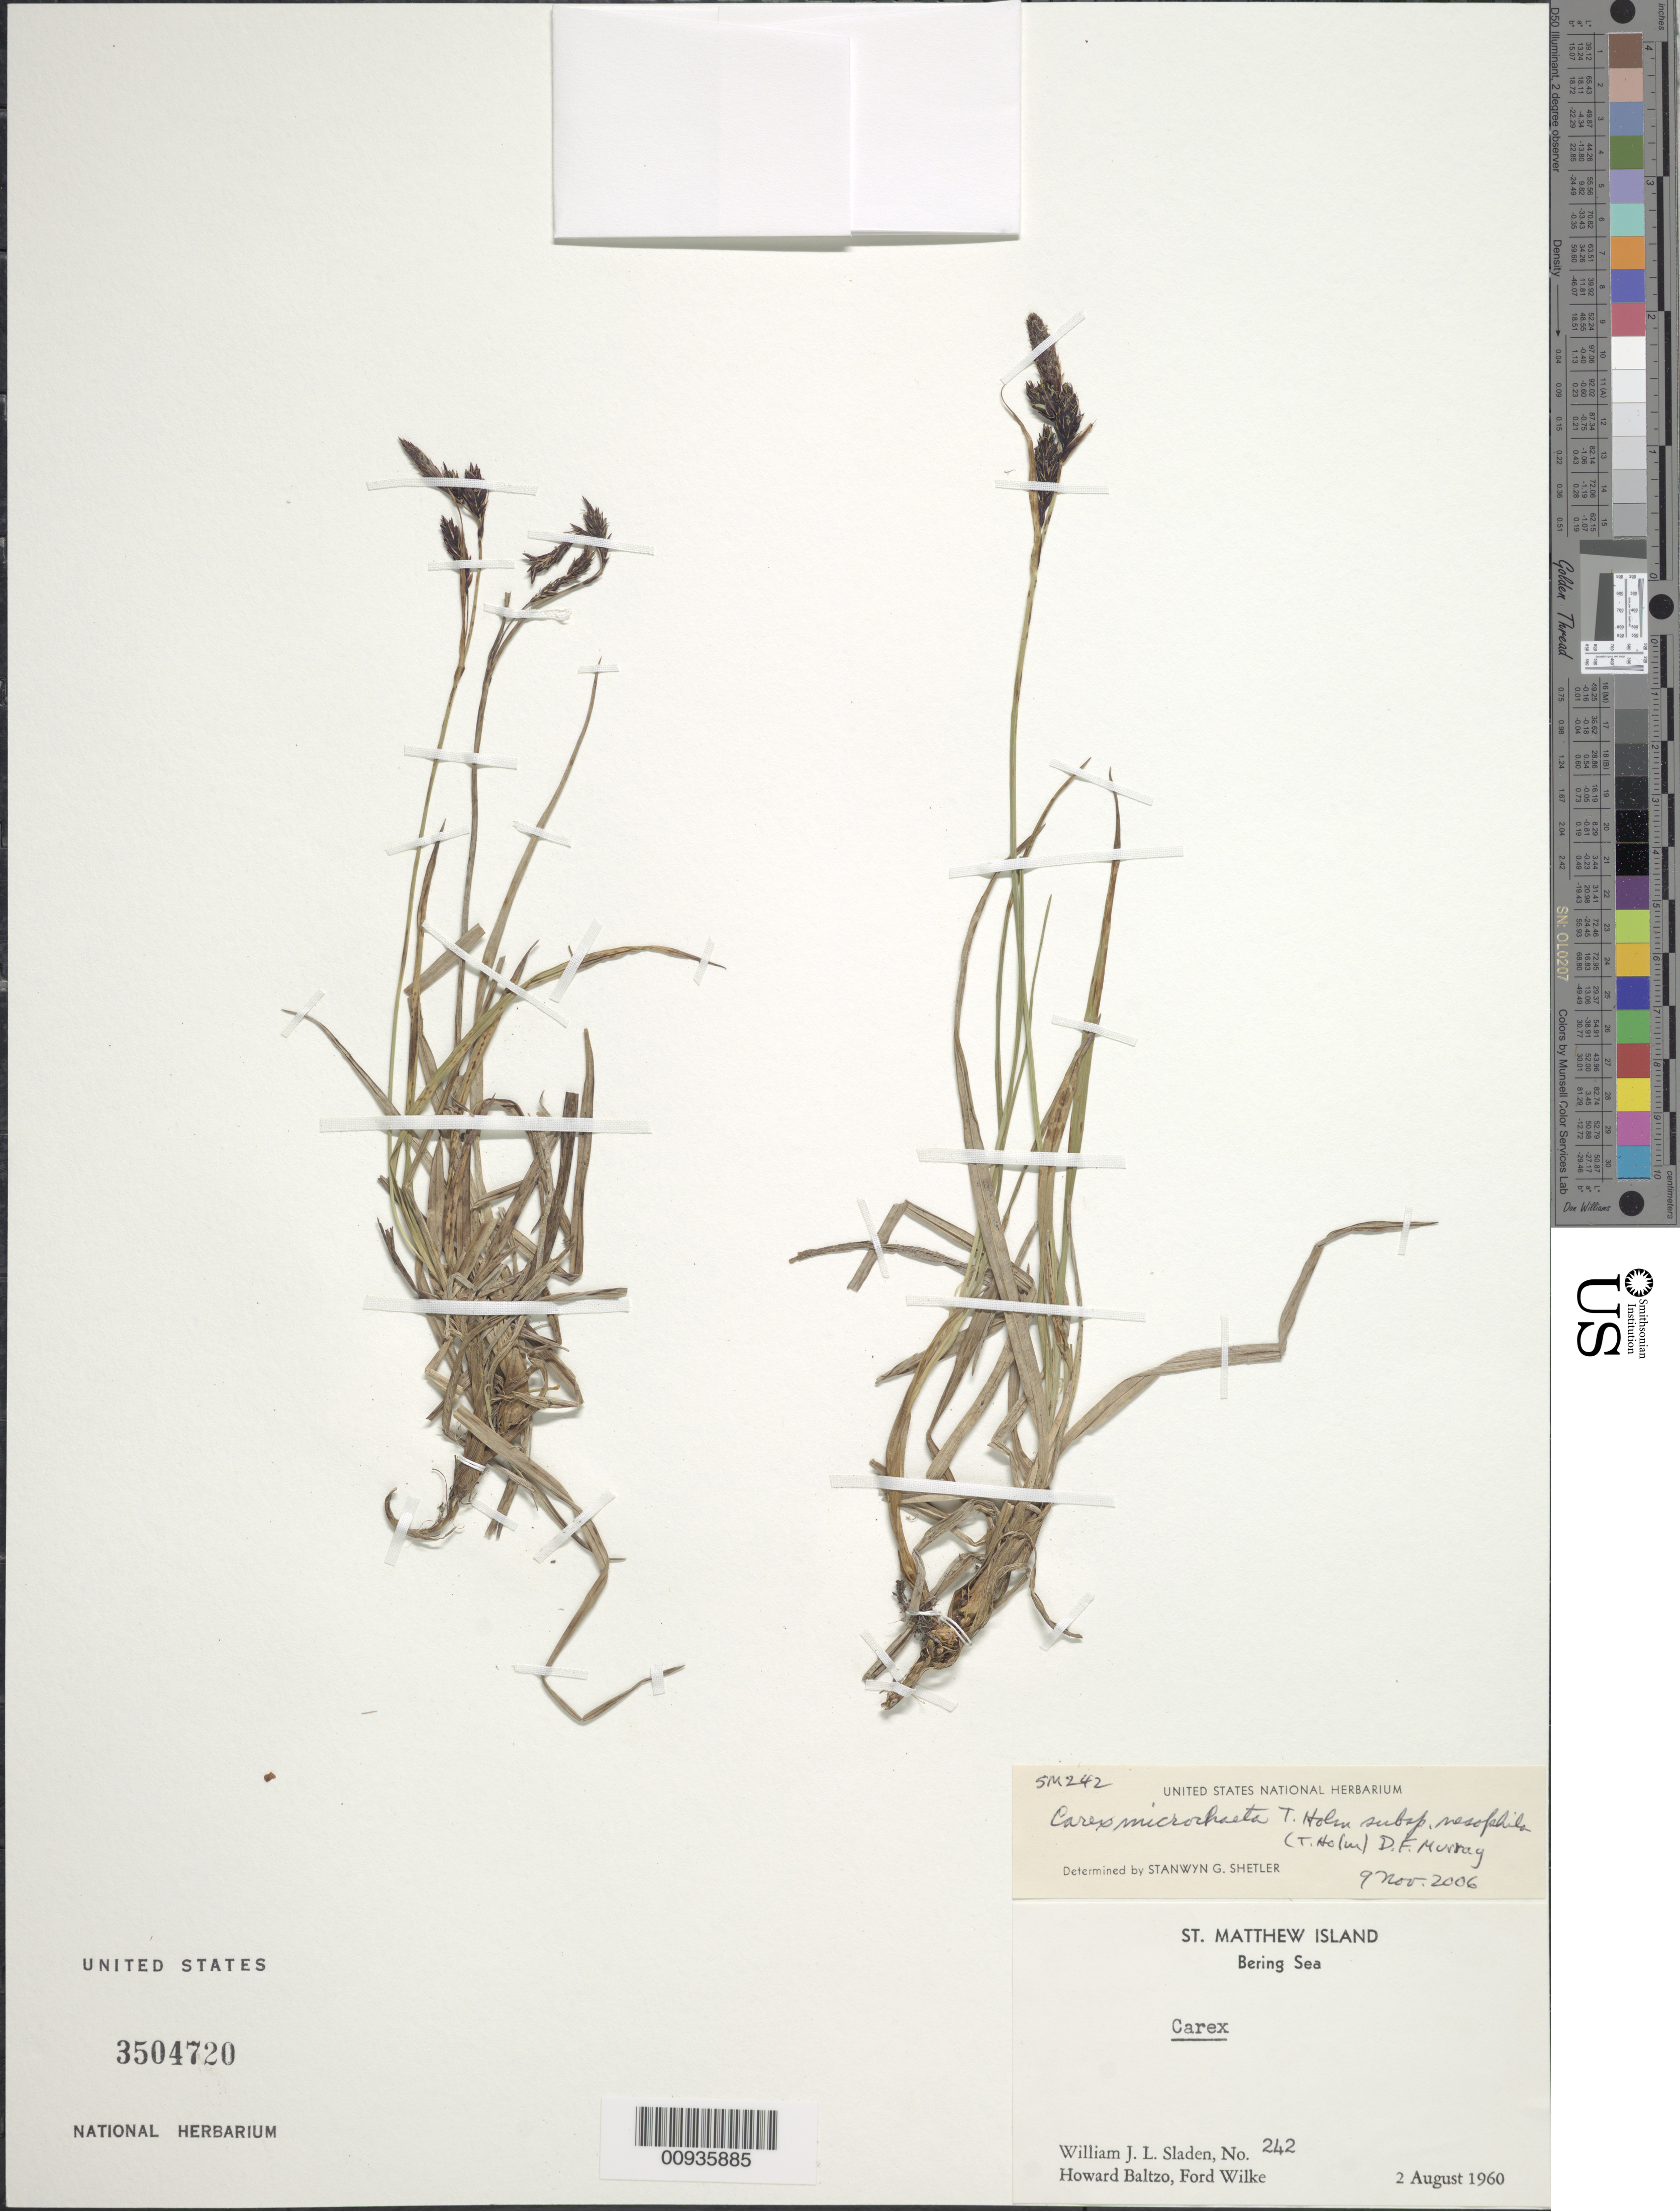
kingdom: Plantae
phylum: Tracheophyta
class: Liliopsida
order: Poales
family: Cyperaceae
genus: Carex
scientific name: Carex microchaeta subsp. nesophila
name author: (Holm) D.F. Murray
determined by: Shetler, Stanwyn G., (US), NMNH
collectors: W. Sladen, H. Baltzo & F. Wilke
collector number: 242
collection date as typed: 02 Aug 1960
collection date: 1960-08-02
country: United States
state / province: Alaska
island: St. Matthew Island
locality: St. Matthew Island, Bering Sea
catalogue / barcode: US 3504720